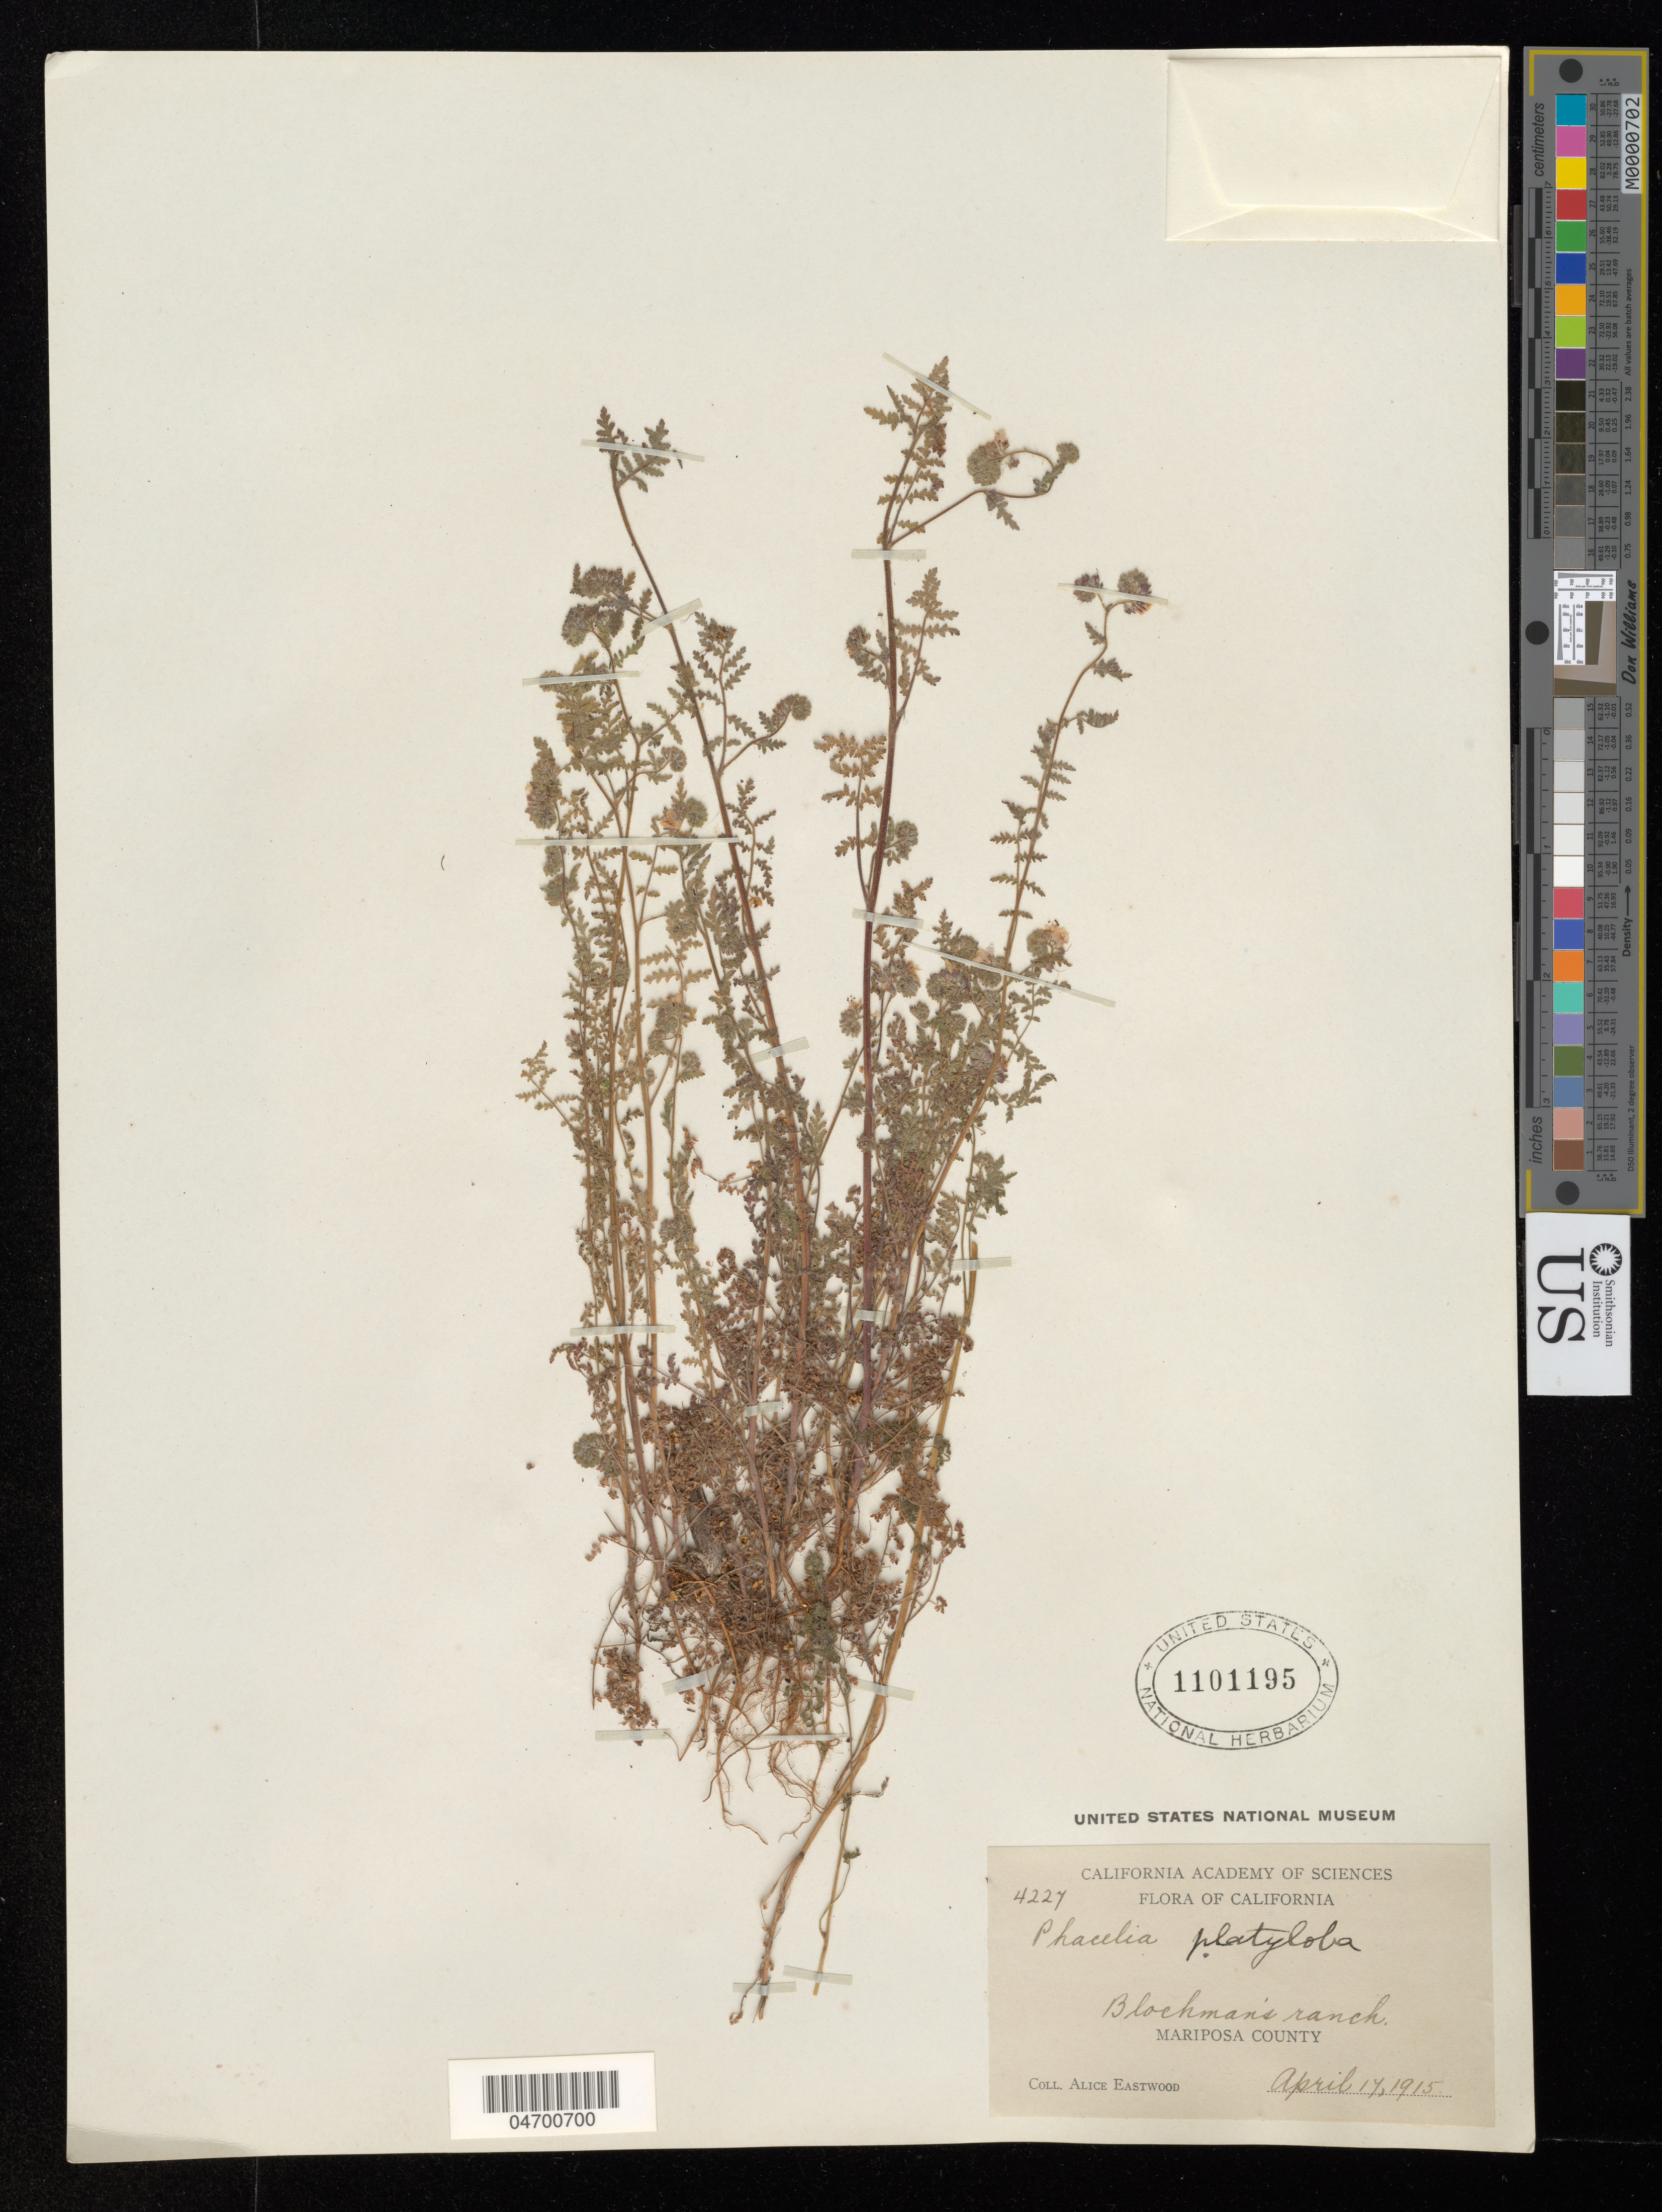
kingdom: Plantae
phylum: Tracheophyta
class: Magnoliopsida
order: Boraginales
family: Hydrophyllaceae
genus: Phacelia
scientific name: Phacelia platyloba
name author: A. Gray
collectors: A. Eastwood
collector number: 4227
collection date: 1915-04-17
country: United States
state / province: California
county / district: Mariposa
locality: Bloehman's ranch. Mariposa county.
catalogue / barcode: US 1101195